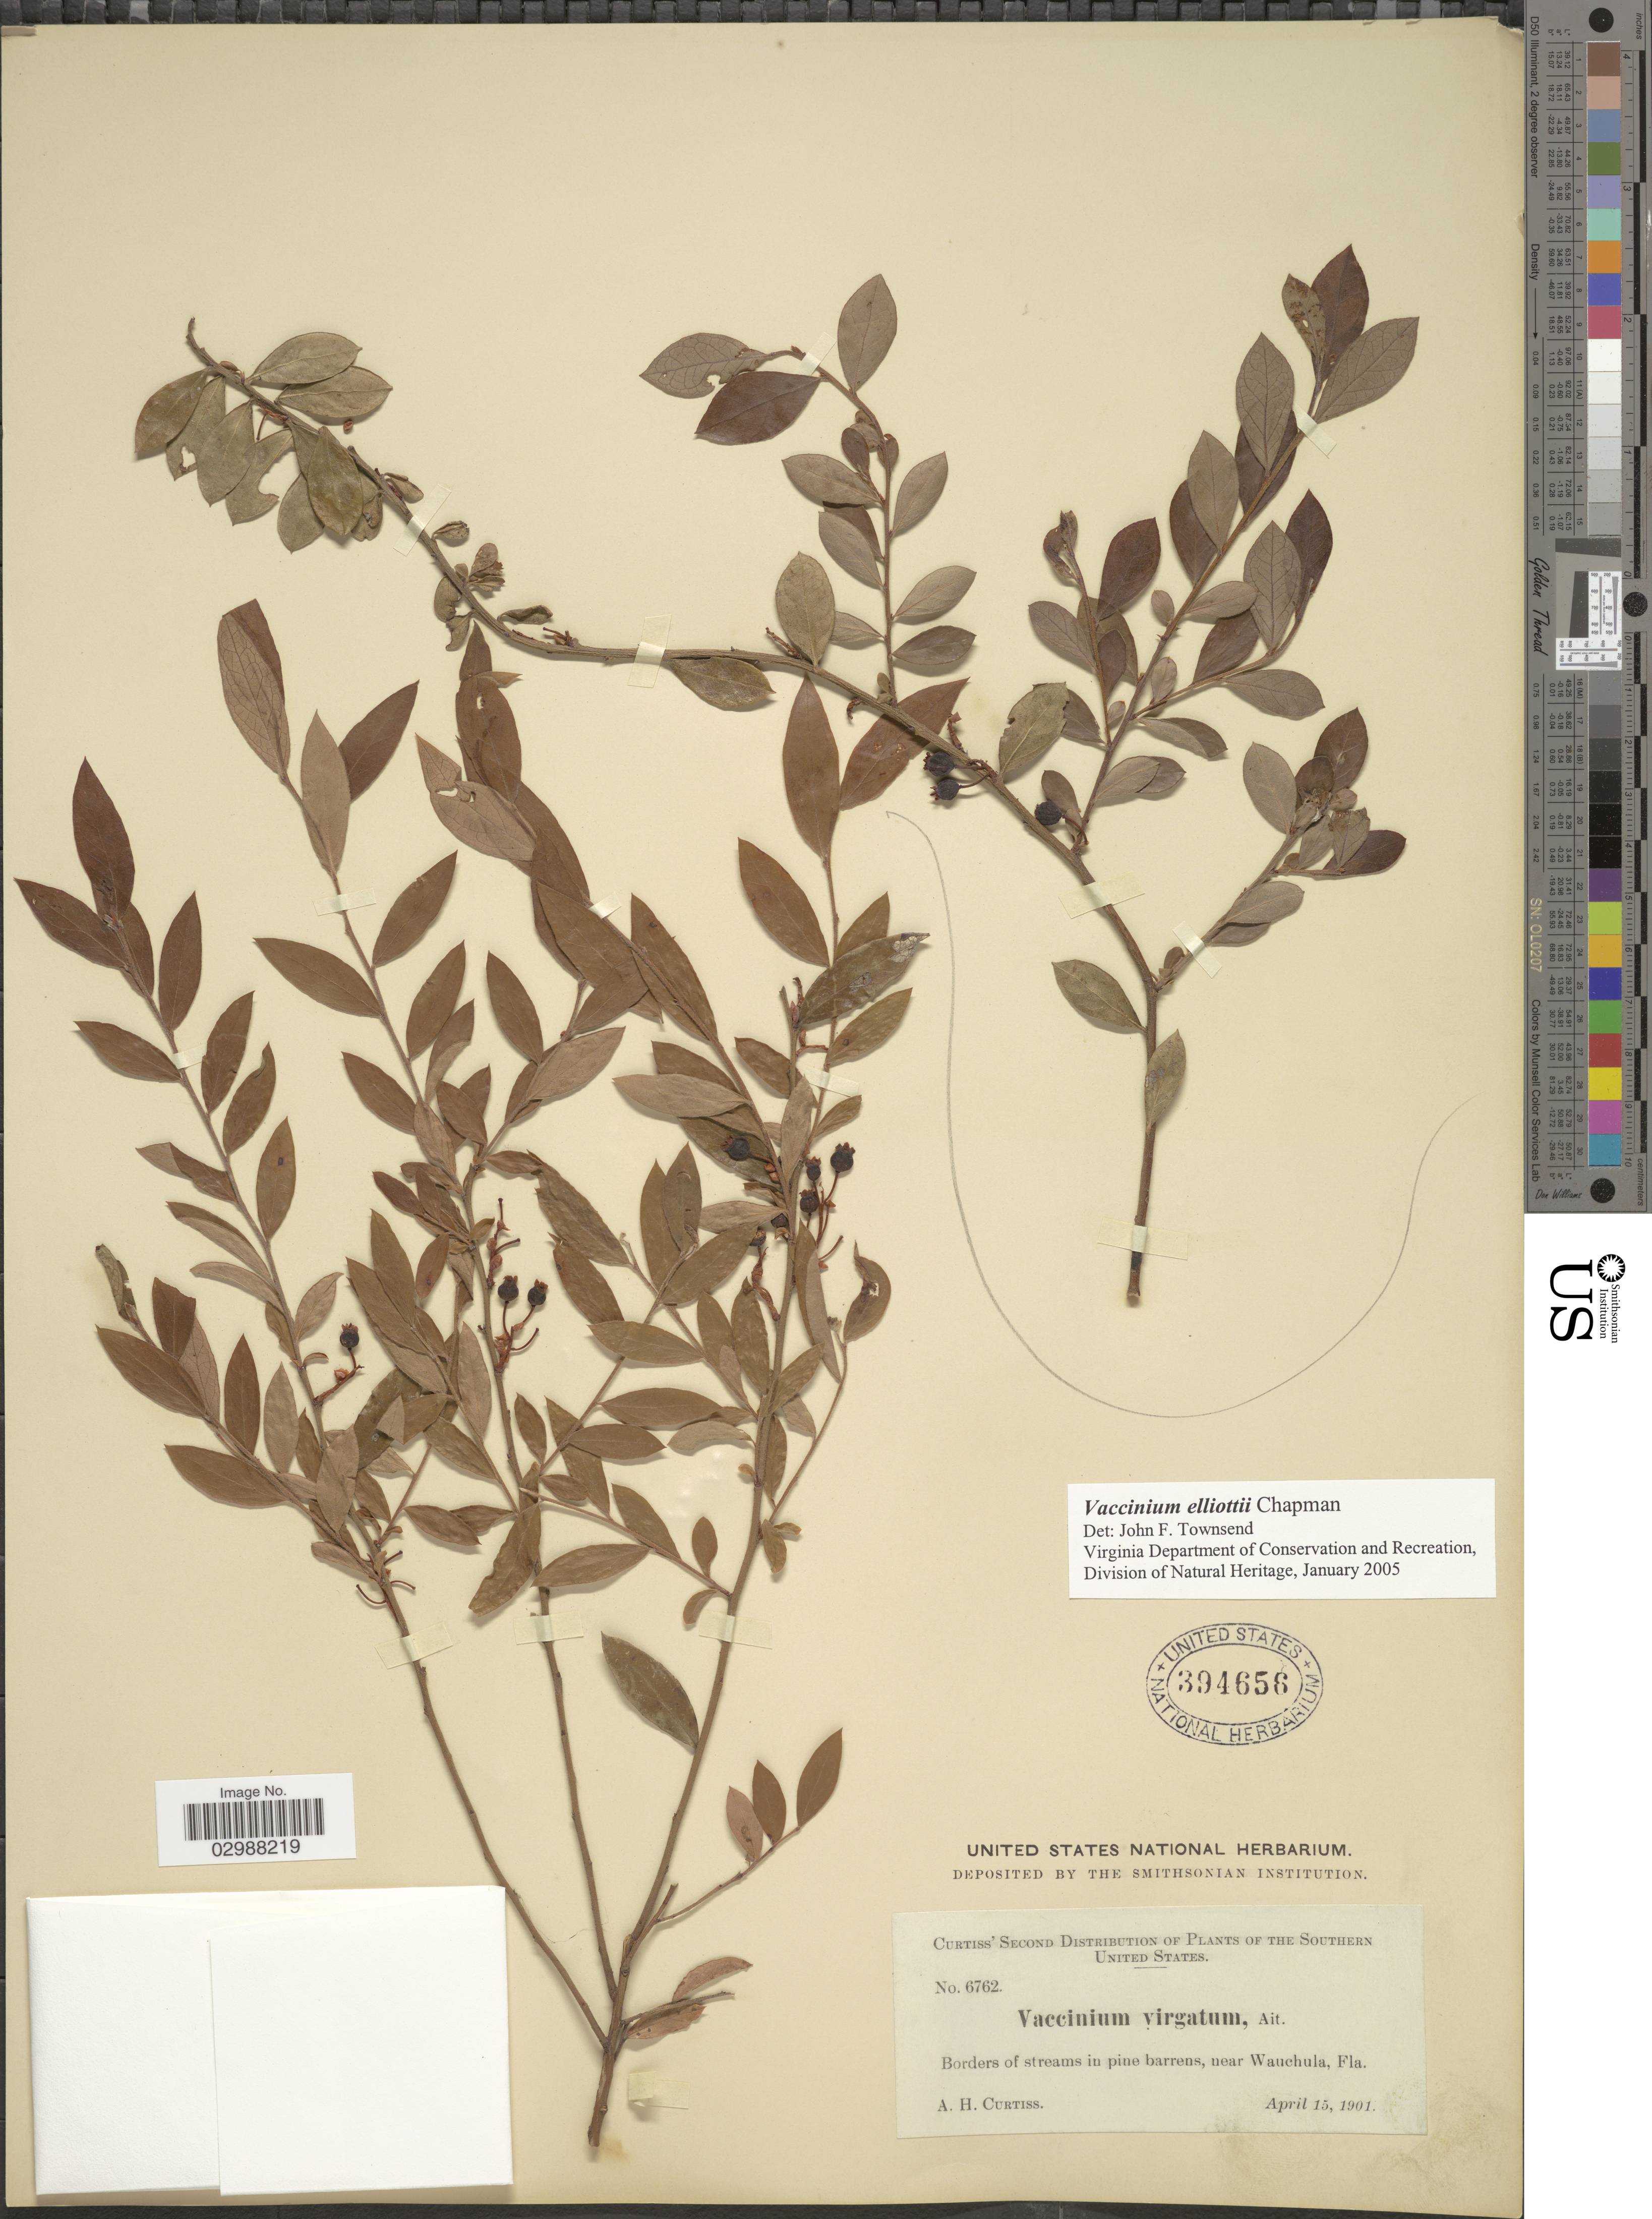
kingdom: Plantae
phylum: Tracheophyta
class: Magnoliopsida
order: Ericales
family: Ericaceae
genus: Vaccinium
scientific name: Vaccinium elliottii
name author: Chapm.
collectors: A. H. Curtiss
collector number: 6762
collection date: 1901-04-15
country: United States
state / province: Florida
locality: Southern United States. Borders of streams in pine barrens, near Wauchula, Fla.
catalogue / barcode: US 394656